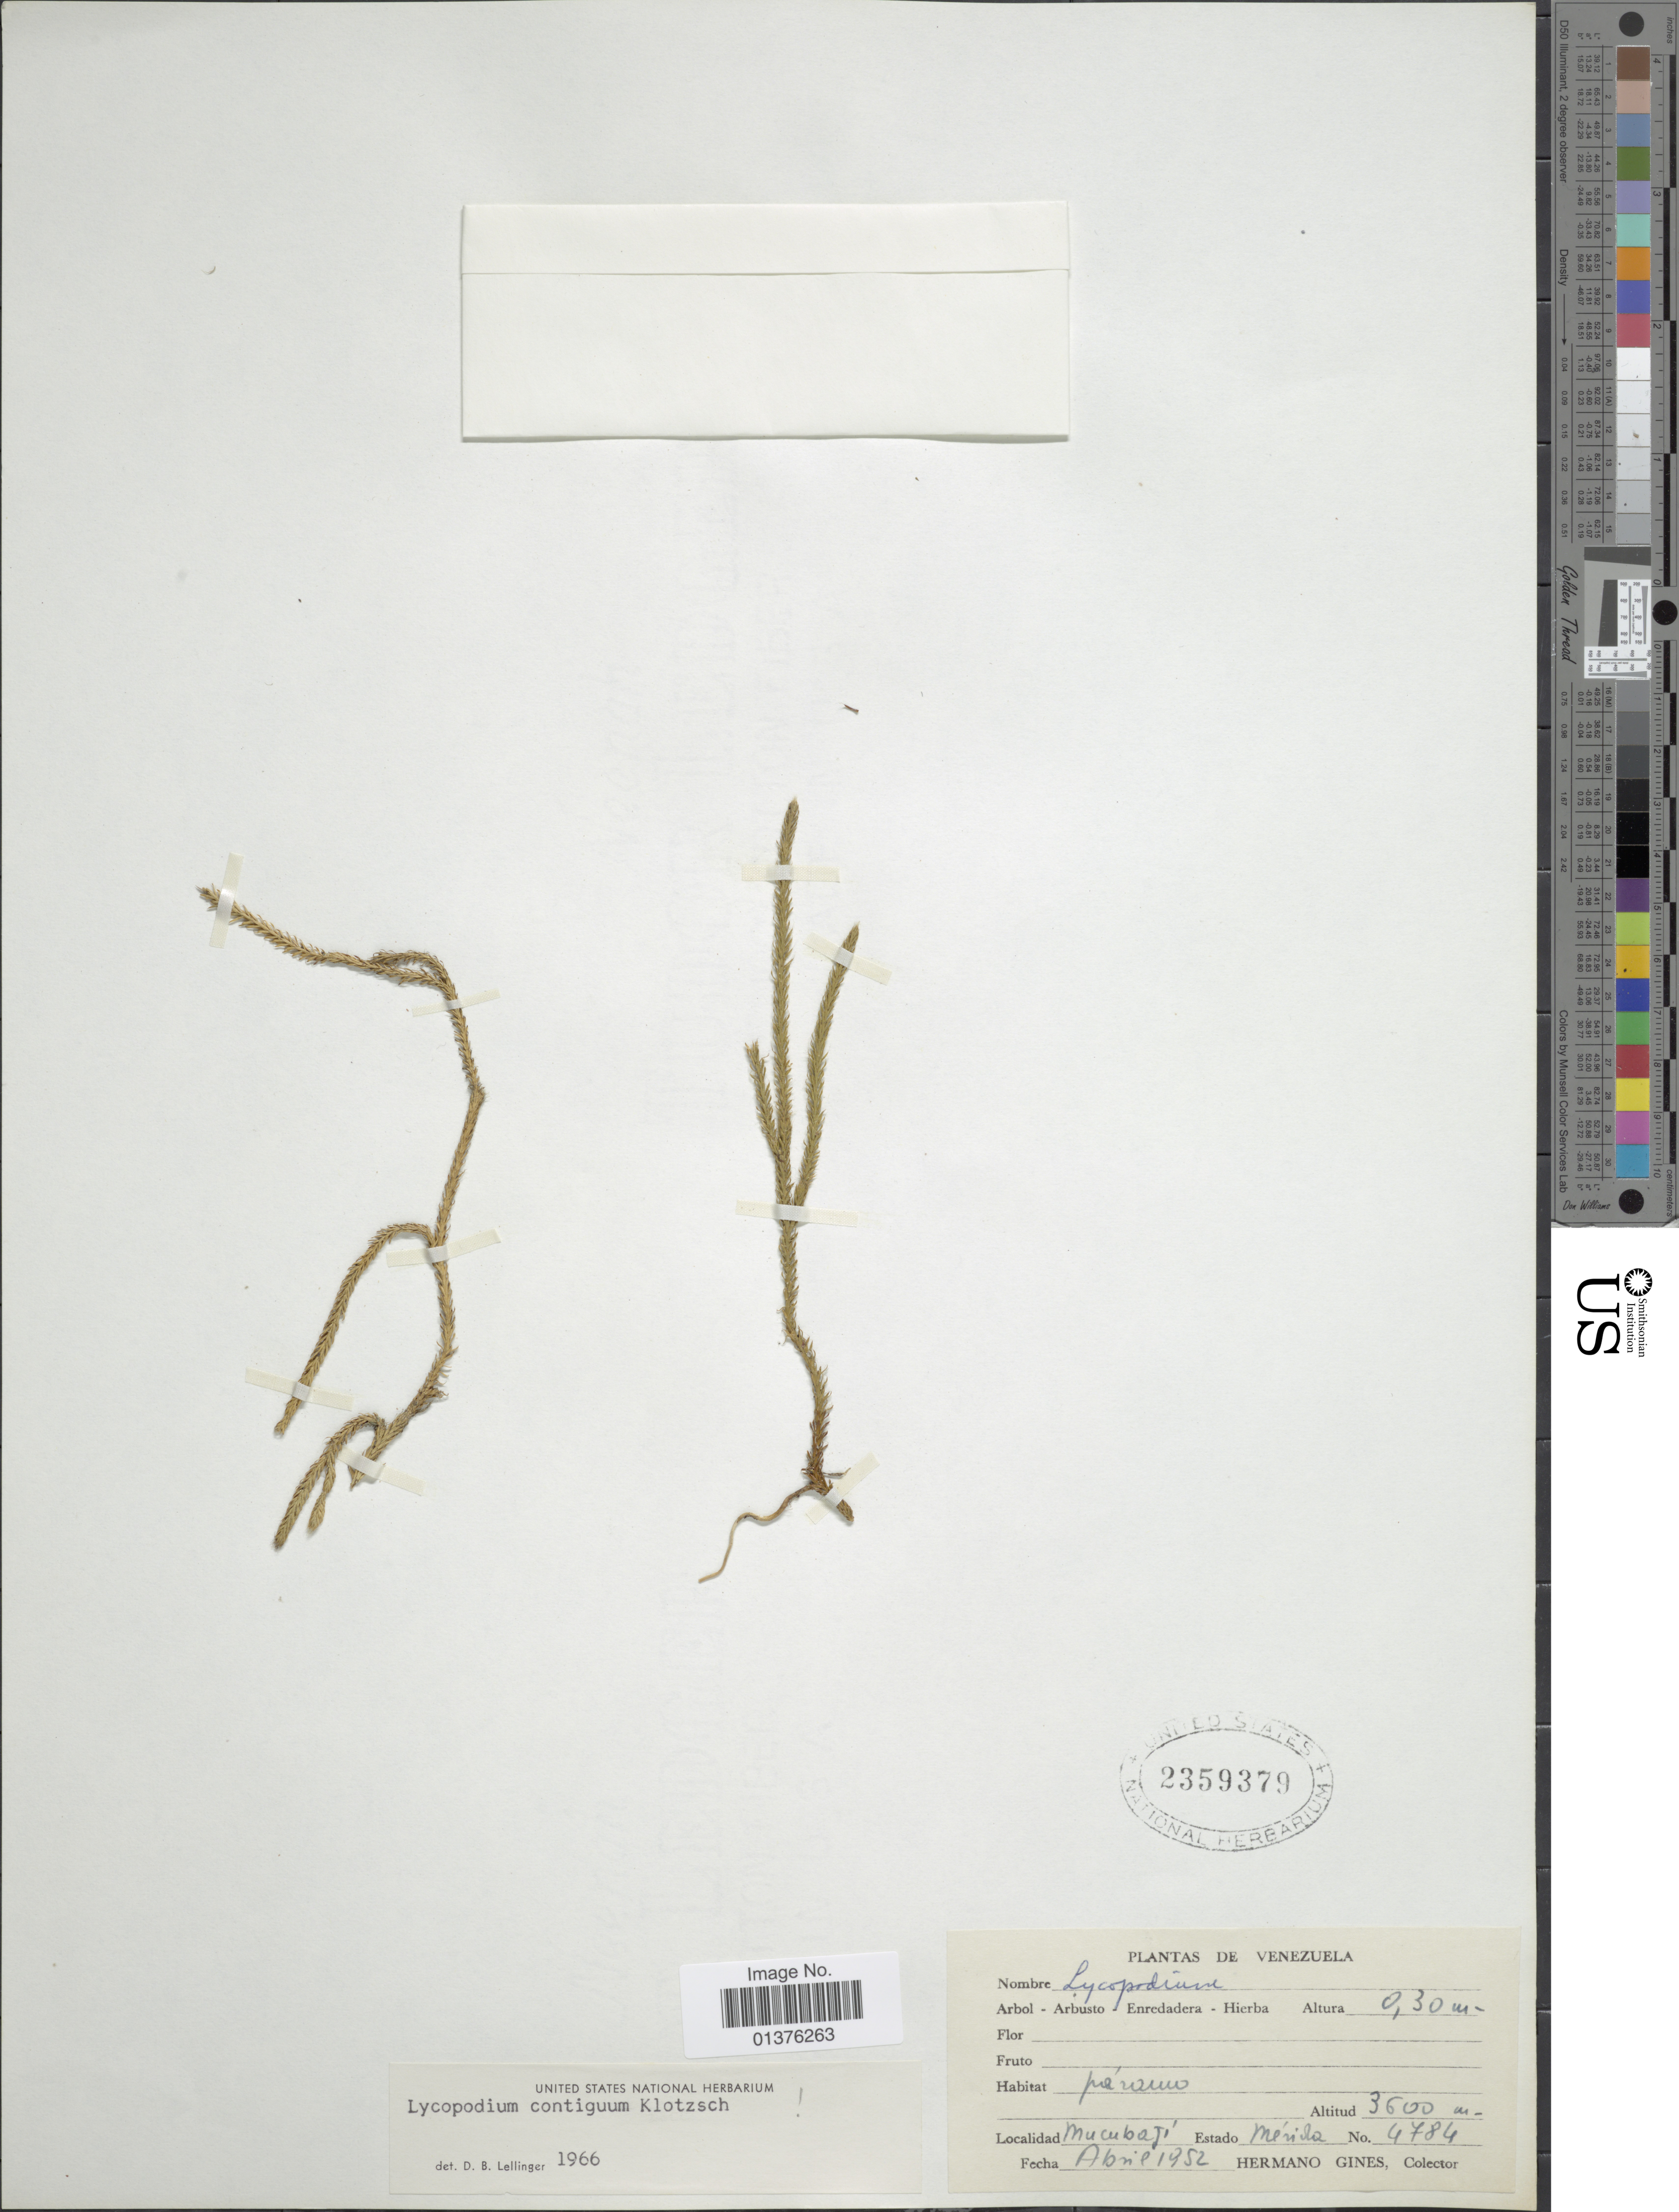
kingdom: Plantae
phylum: Tracheophyta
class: Lycopodiopsida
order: Lycopodiales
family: Lycopodiaceae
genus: Lycopodium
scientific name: Lycopodium clavatum subsp. contiguum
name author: (Klotzsch) B. Øllg.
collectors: Bro. Gines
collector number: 4784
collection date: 1952-04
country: Venezuela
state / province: Merida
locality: Mucubají, Estado Mérida [State of Mérida]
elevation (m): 3600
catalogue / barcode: US 2359379